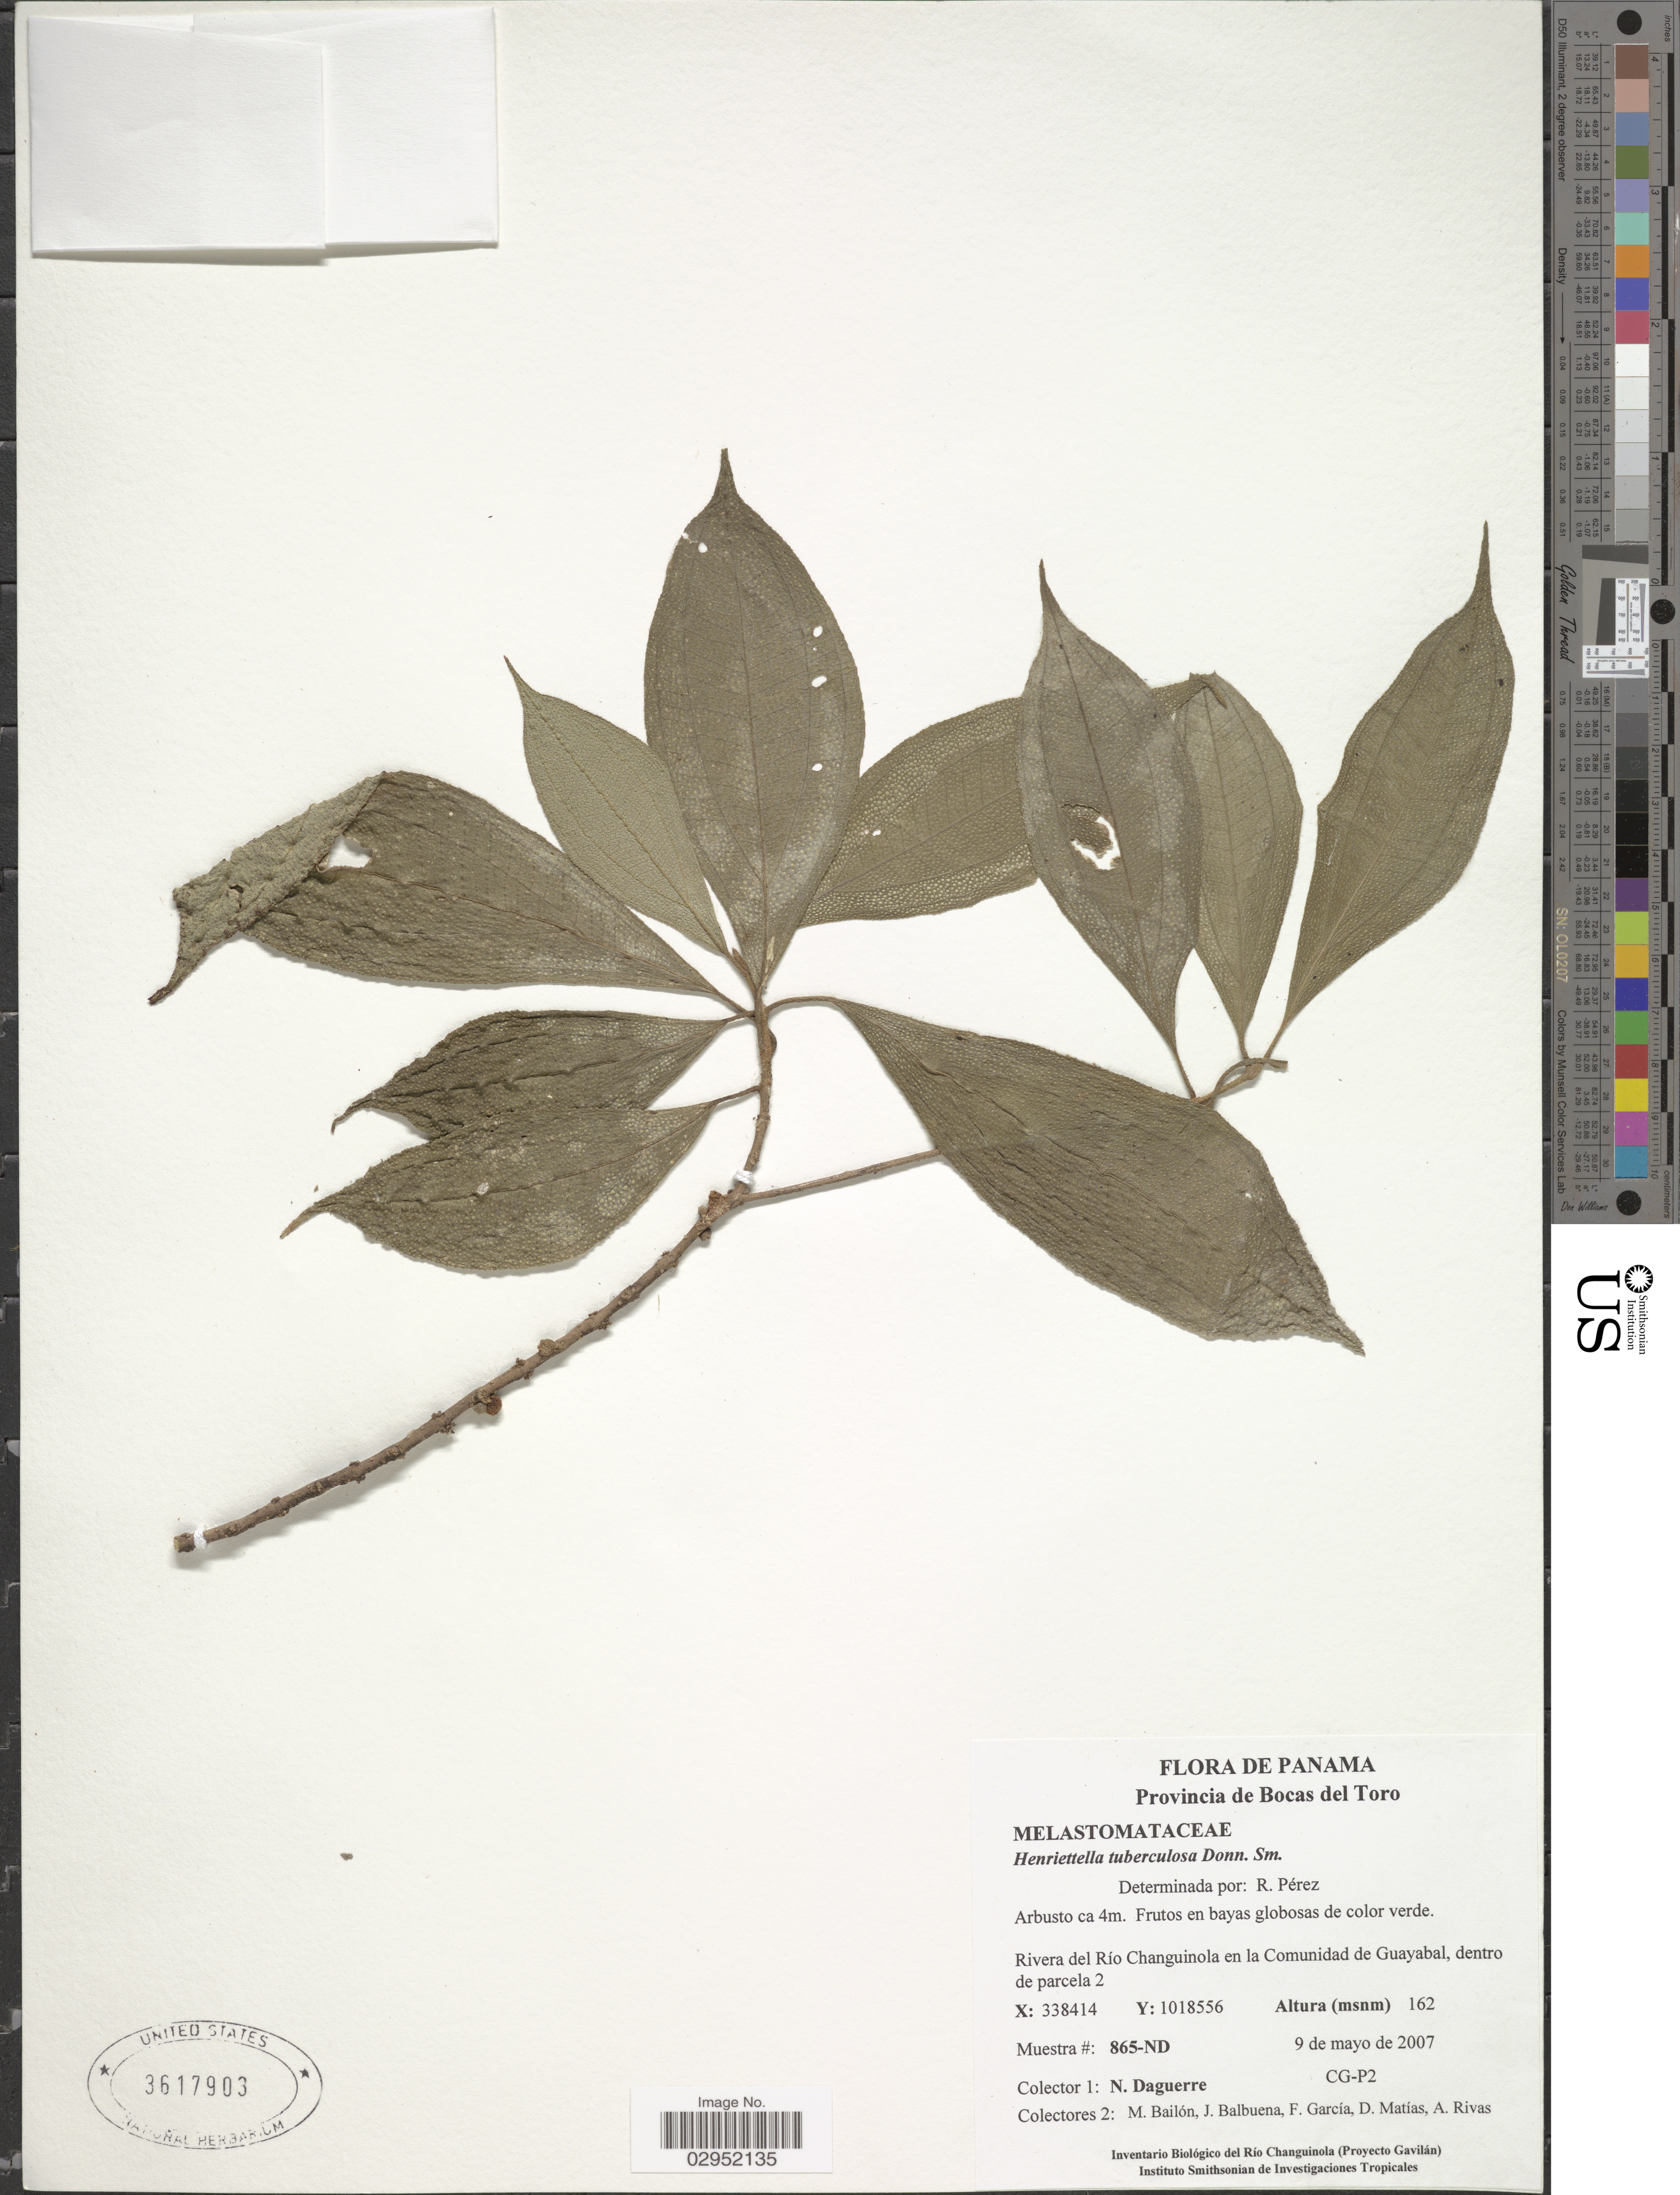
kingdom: Plantae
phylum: Tracheophyta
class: Magnoliopsida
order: Myrtales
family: Melastomataceae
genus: Henriettea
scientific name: Henriettea tuberculosa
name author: (Donn. Sm.) L.O. Williams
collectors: N. Daguerre, M. Bailón, J. Balbuena, F. Garcia & et al.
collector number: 865-ND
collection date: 2007-05-09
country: Panama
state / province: Bocas del Toro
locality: Rivera del Río Changuinola en la Comunidad de Guayabal, dentro de parcela 2. X: 338414 Y: 1018556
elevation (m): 162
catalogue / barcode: US 3617903